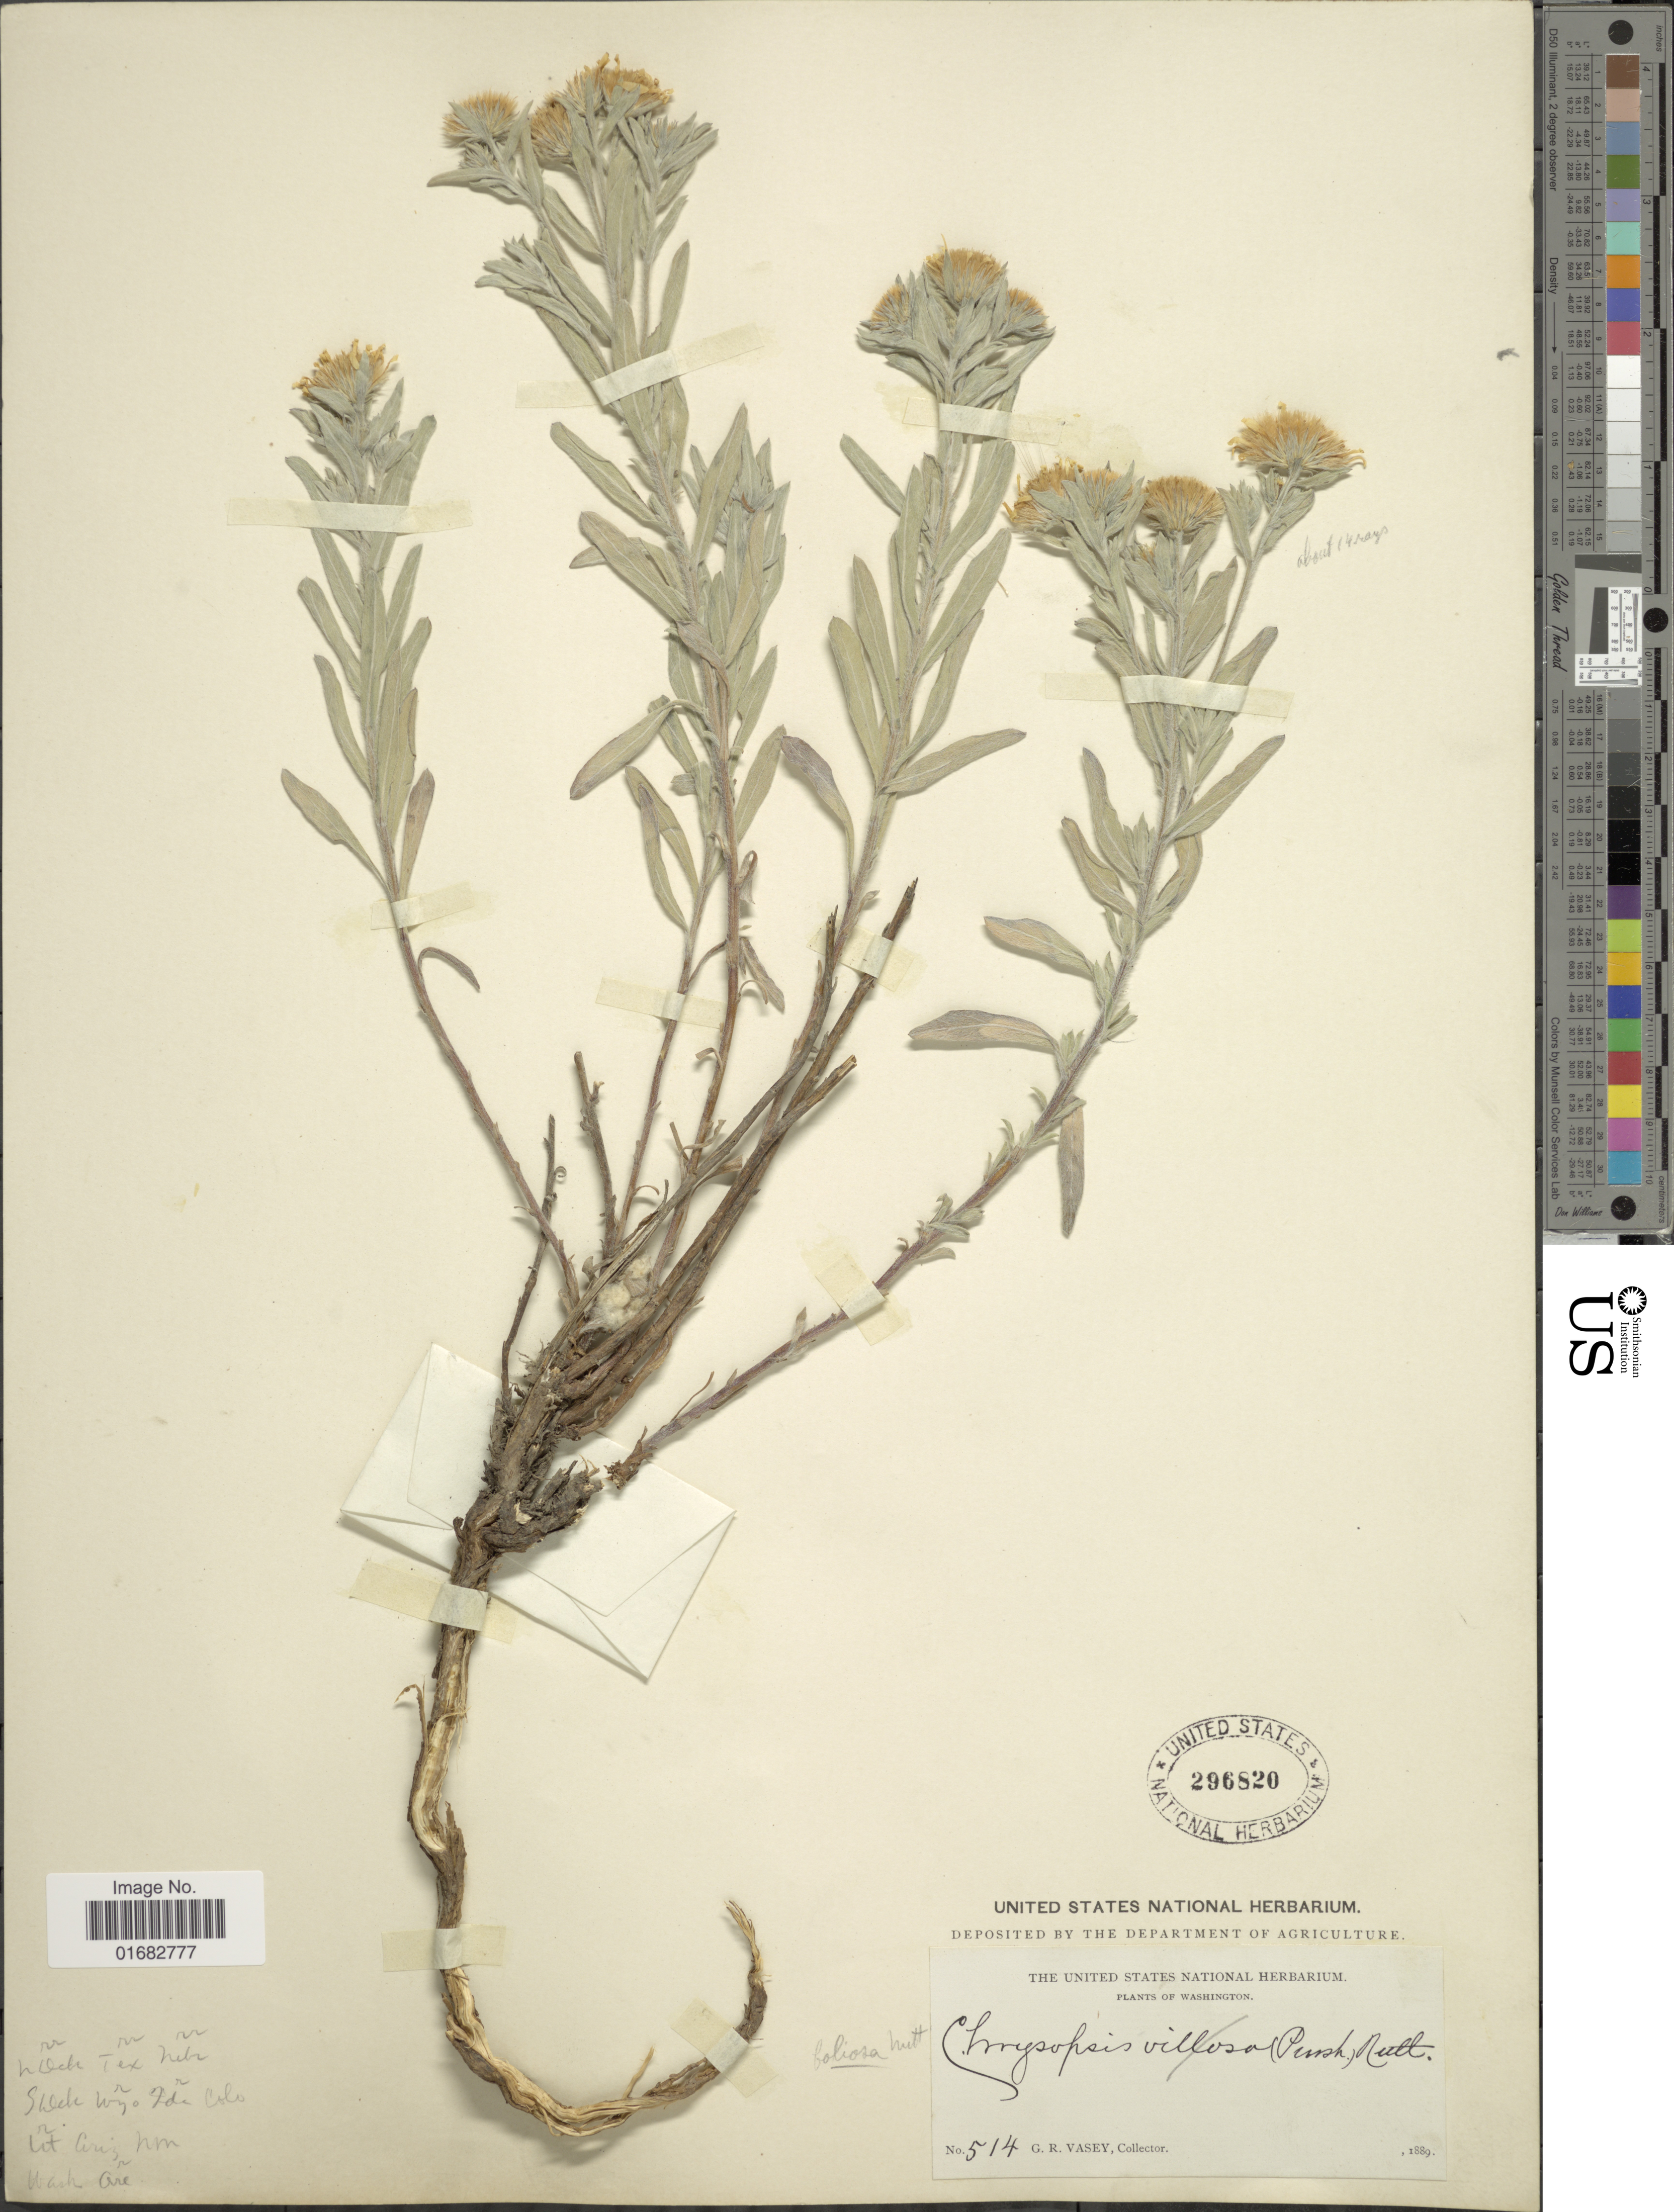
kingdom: Plantae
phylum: Tracheophyta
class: Magnoliopsida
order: Asterales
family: Asteraceae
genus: Heterotheca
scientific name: Heterotheca villosa var. foliosa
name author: (Nutt.) V.L. Harms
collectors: G. R. Vasey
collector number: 514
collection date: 1889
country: United States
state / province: Washington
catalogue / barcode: US 296820